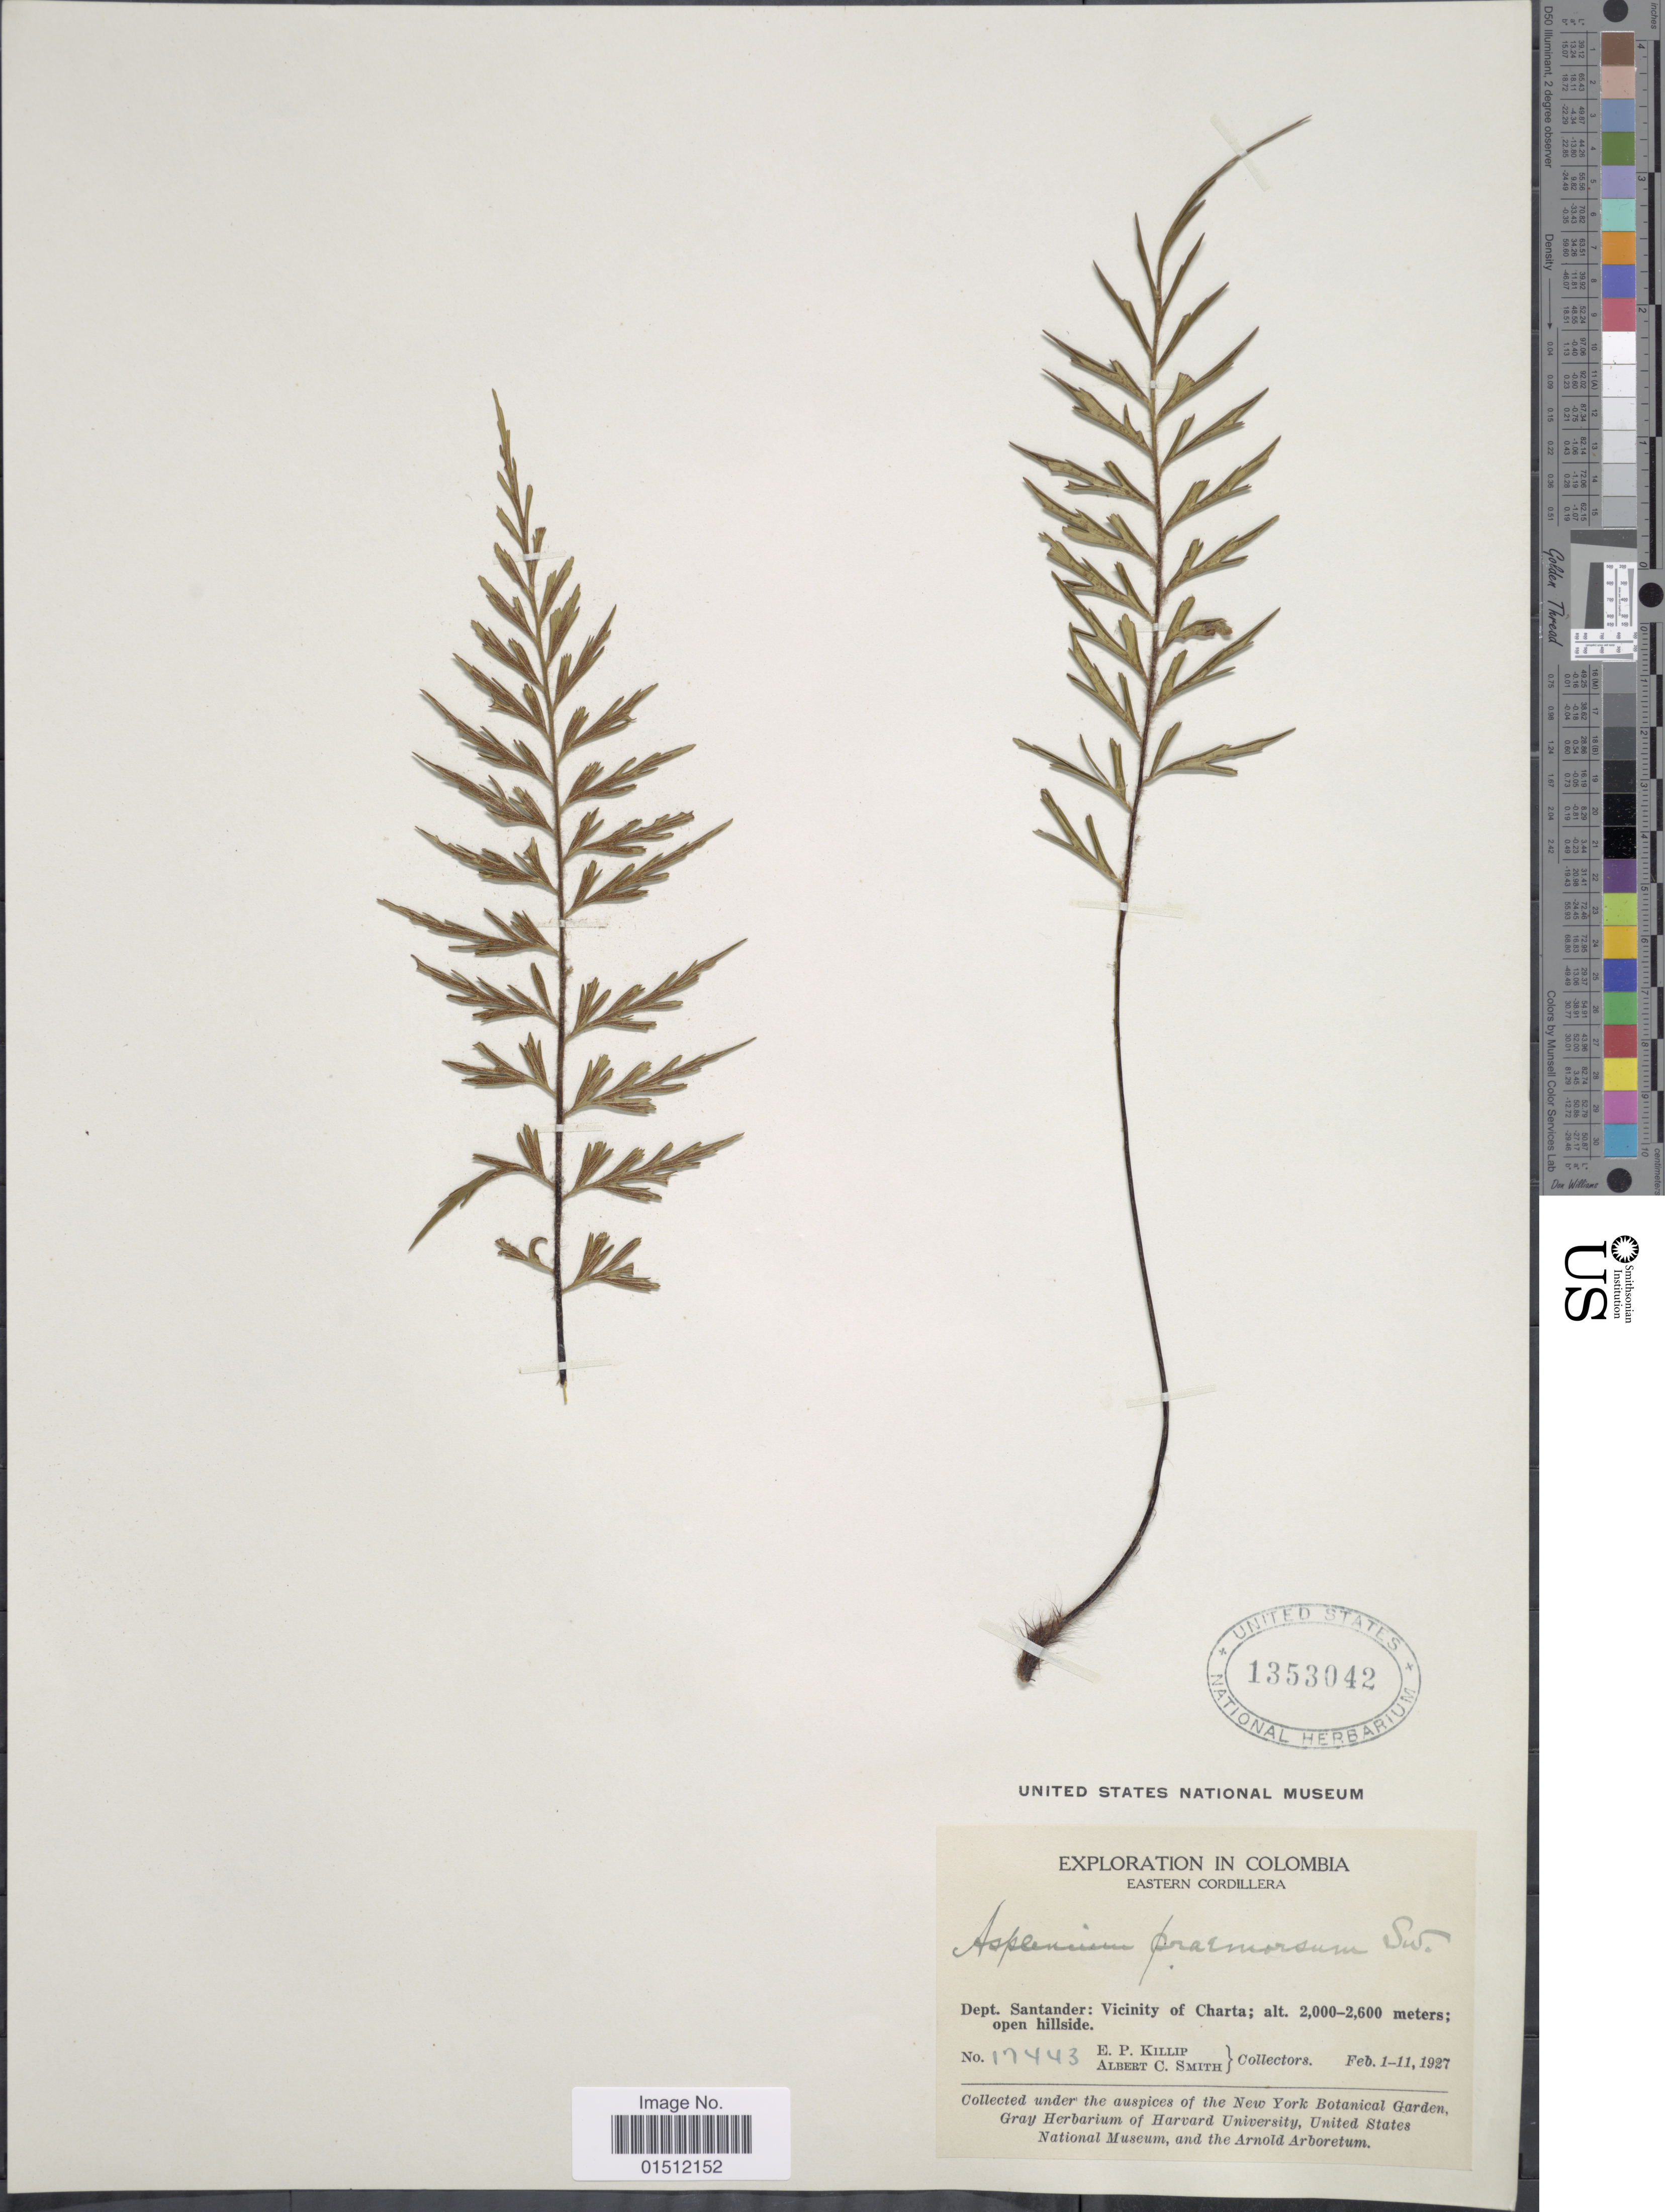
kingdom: Plantae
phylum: Tracheophyta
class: Polypodiopsida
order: Polypodiales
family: Aspleniaceae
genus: Asplenium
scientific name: Asplenium praemorsum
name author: Sw.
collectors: E. P. Killip & A. C. Smith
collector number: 17443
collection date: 1927-02-01/1927-02-11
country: Colombia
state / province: Santander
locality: Eastern Cordillera, Dept. Santander: Vicinity of Charta.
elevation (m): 2000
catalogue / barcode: US 1353042